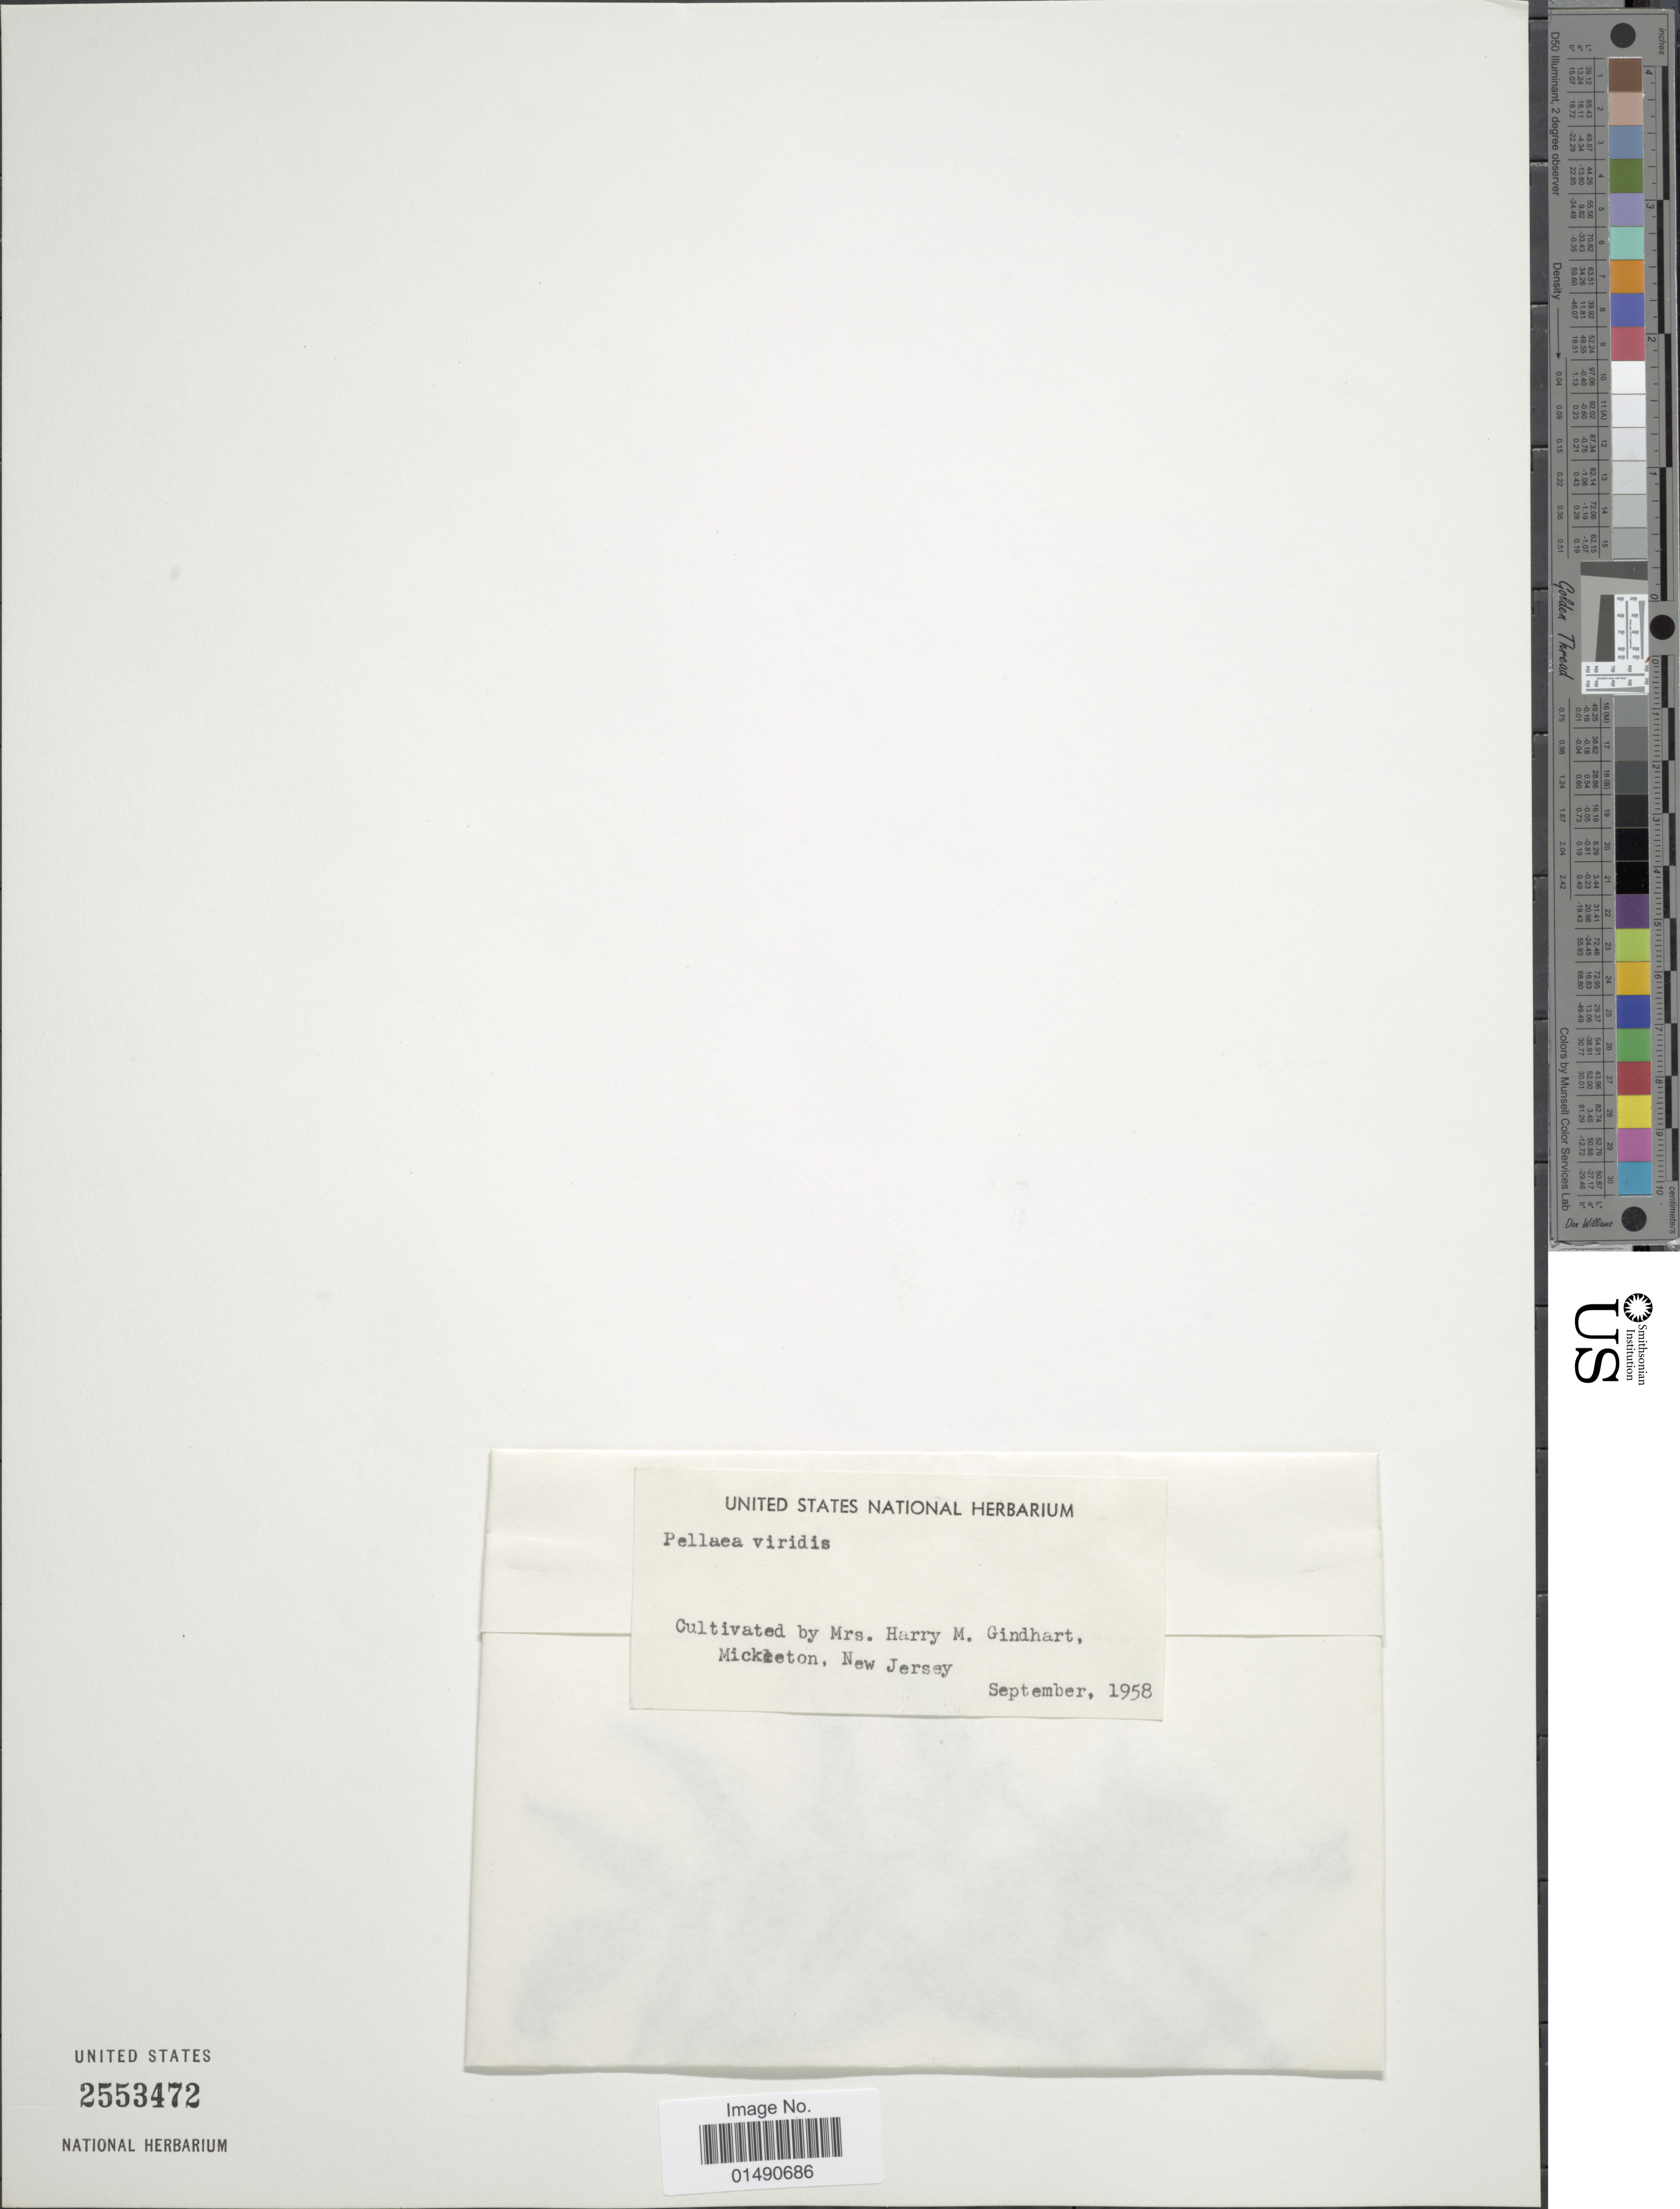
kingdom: Plantae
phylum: Tracheophyta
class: Polypodiopsida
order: Polypodiales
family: Pteridaceae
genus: Pellaea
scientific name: Pellaea viridis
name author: (Forssk.) Prantl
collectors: H. Grindhart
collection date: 1958-09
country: United States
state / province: New Jersey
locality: Mickelton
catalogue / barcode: US 2553472